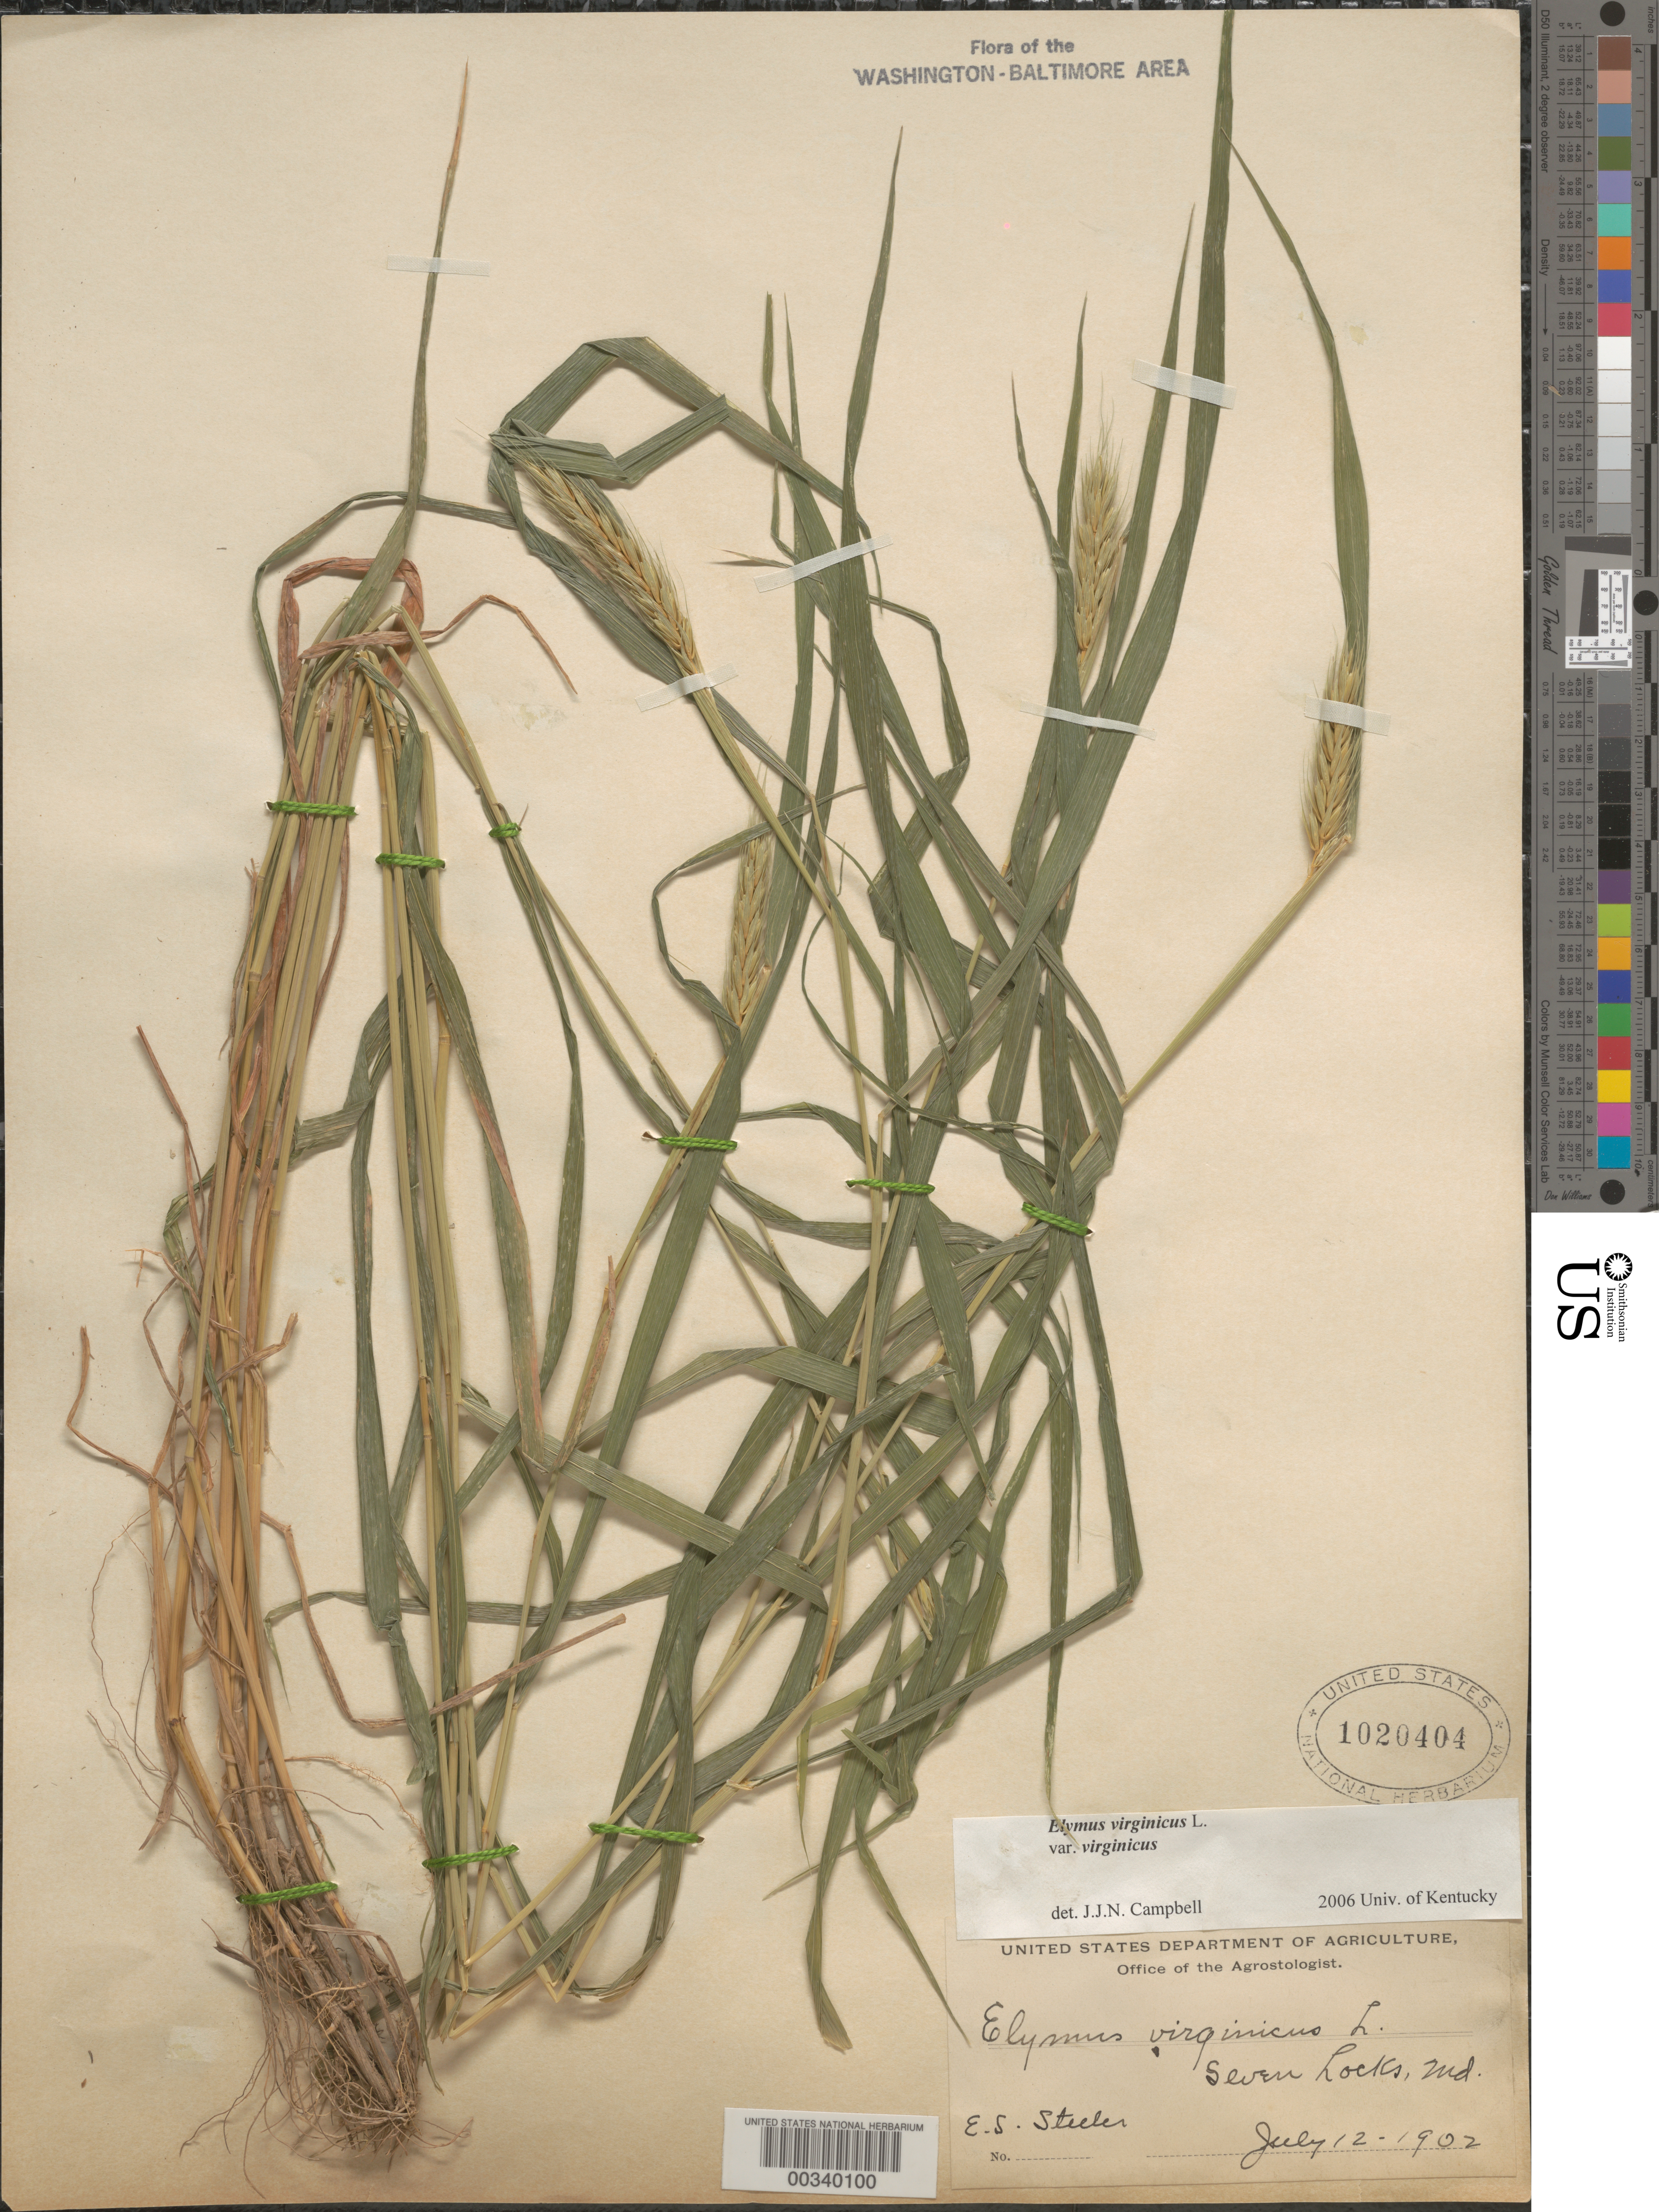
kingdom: Plantae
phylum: Tracheophyta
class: Liliopsida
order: Poales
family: Poaceae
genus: Elymus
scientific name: Elymus virginicus var. virginicus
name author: L.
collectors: E. Steele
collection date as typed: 12 Jul 1902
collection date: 1902-07-12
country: United States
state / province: Maryland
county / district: Montgomery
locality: Seven Locks C. & O. Canal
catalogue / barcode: US 1020404